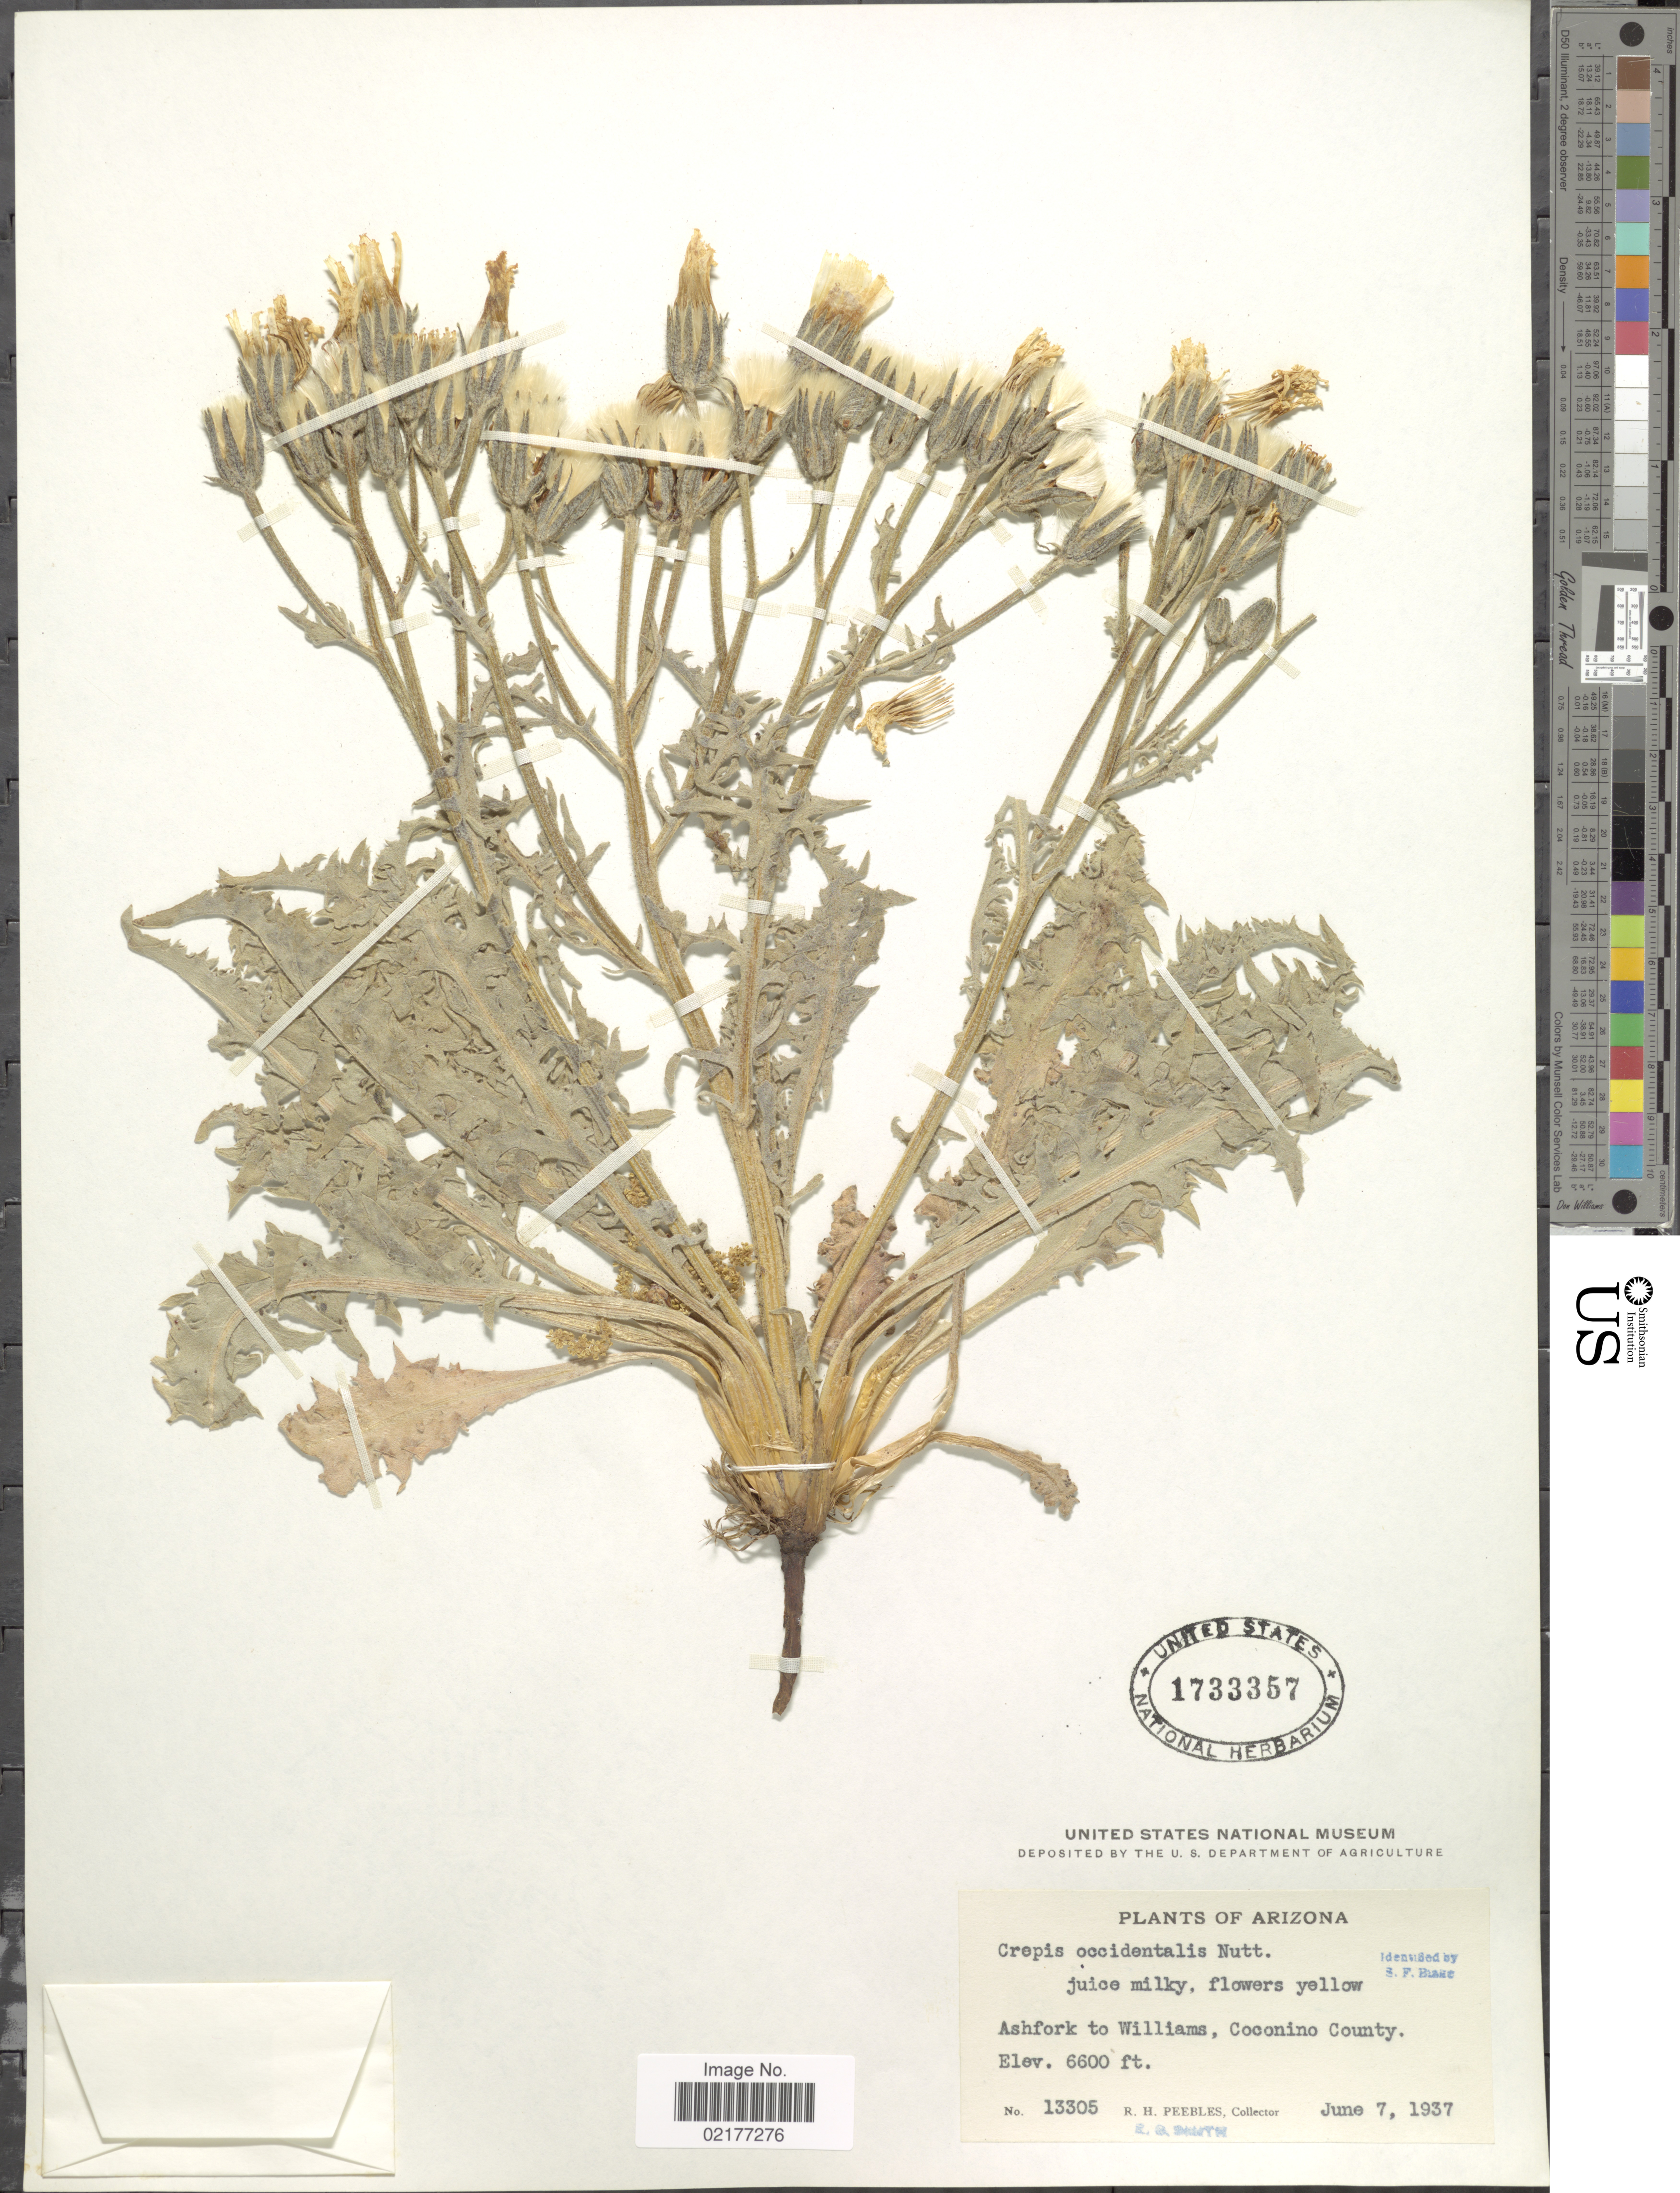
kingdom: Plantae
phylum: Tracheophyta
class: Magnoliopsida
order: Asterales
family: Asteraceae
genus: Crepis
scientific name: Crepis occidentalis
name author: Nutt.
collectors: R. H. Peebles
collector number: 13305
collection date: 1937-06-07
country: United States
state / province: Arizona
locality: Ashfork to Williams, Coconino County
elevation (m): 2012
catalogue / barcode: US 1733357